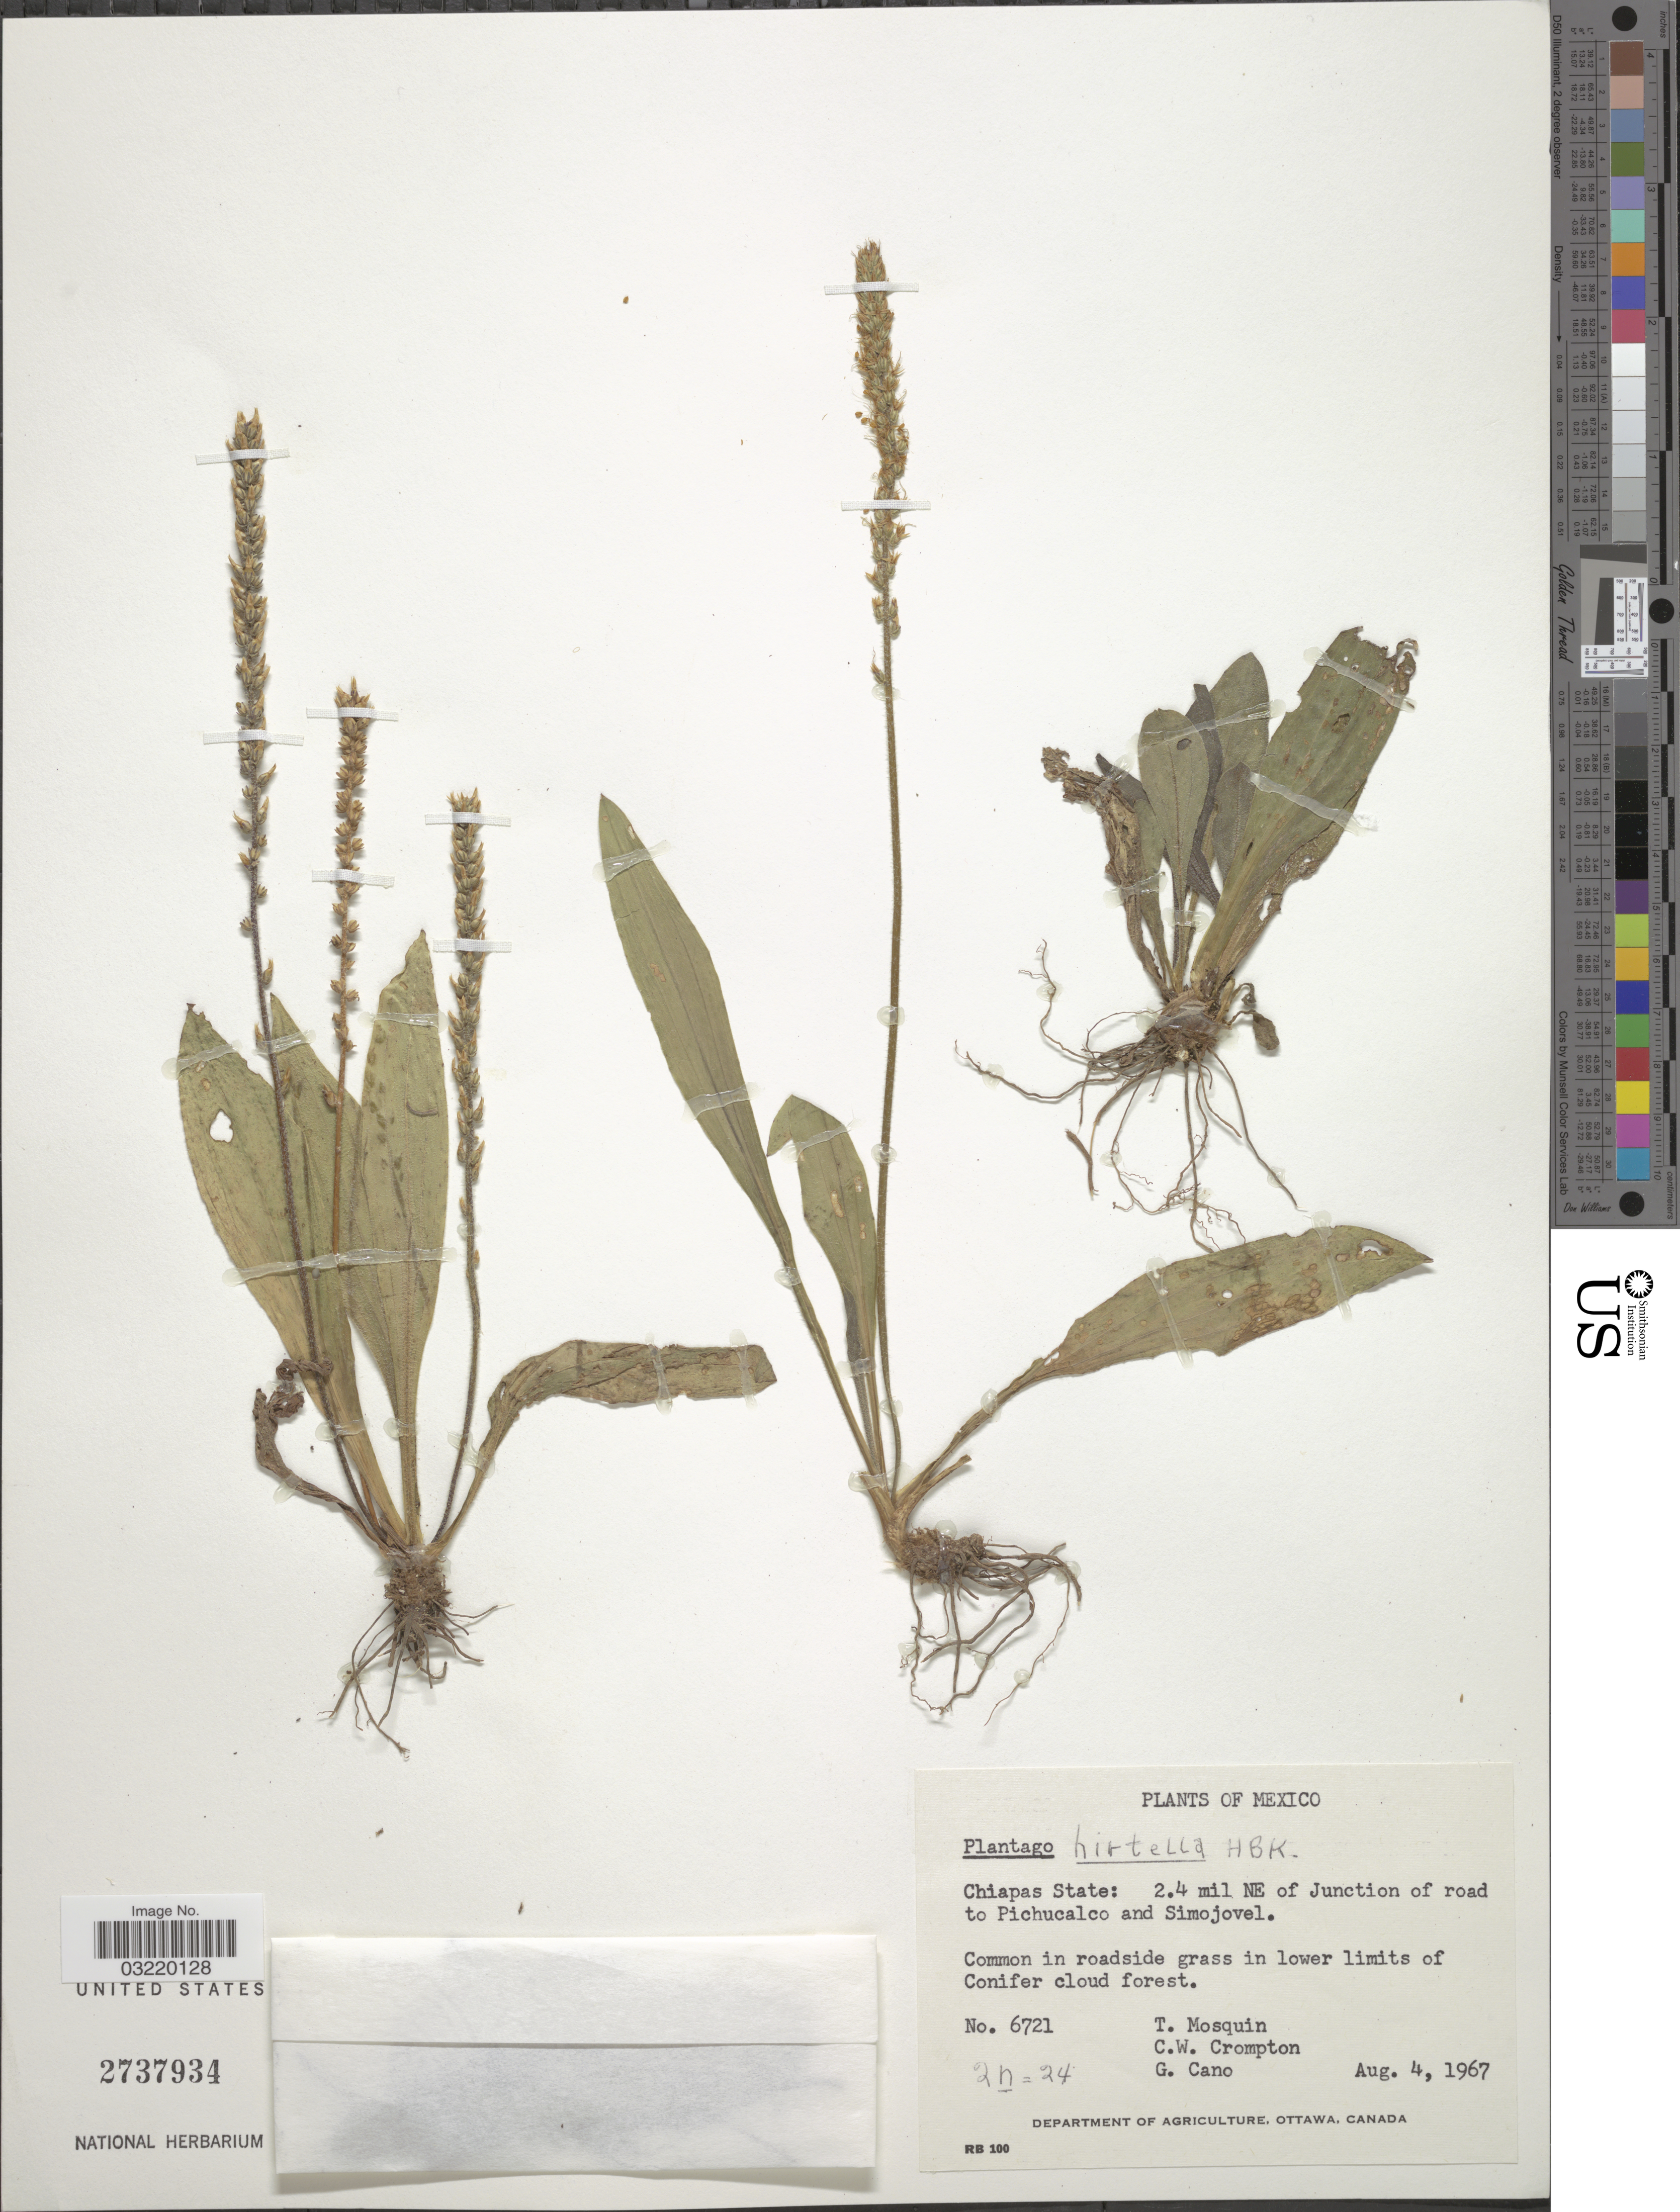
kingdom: Plantae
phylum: Tracheophyta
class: Magnoliopsida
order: Lamiales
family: Plantaginaceae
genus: Plantago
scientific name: Plantago australis subsp. hirtella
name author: (Kunth) Rahn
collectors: T. Mosquin, C. W. Crompton & G. Cano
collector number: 6721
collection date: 1967-08-04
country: Mexico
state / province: Chiapas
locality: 2.4 mil NE of Junction of road to Pichucalco and Simojovel. Roadside grass in lower limits of Conifer cloud forest.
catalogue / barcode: US 2737934